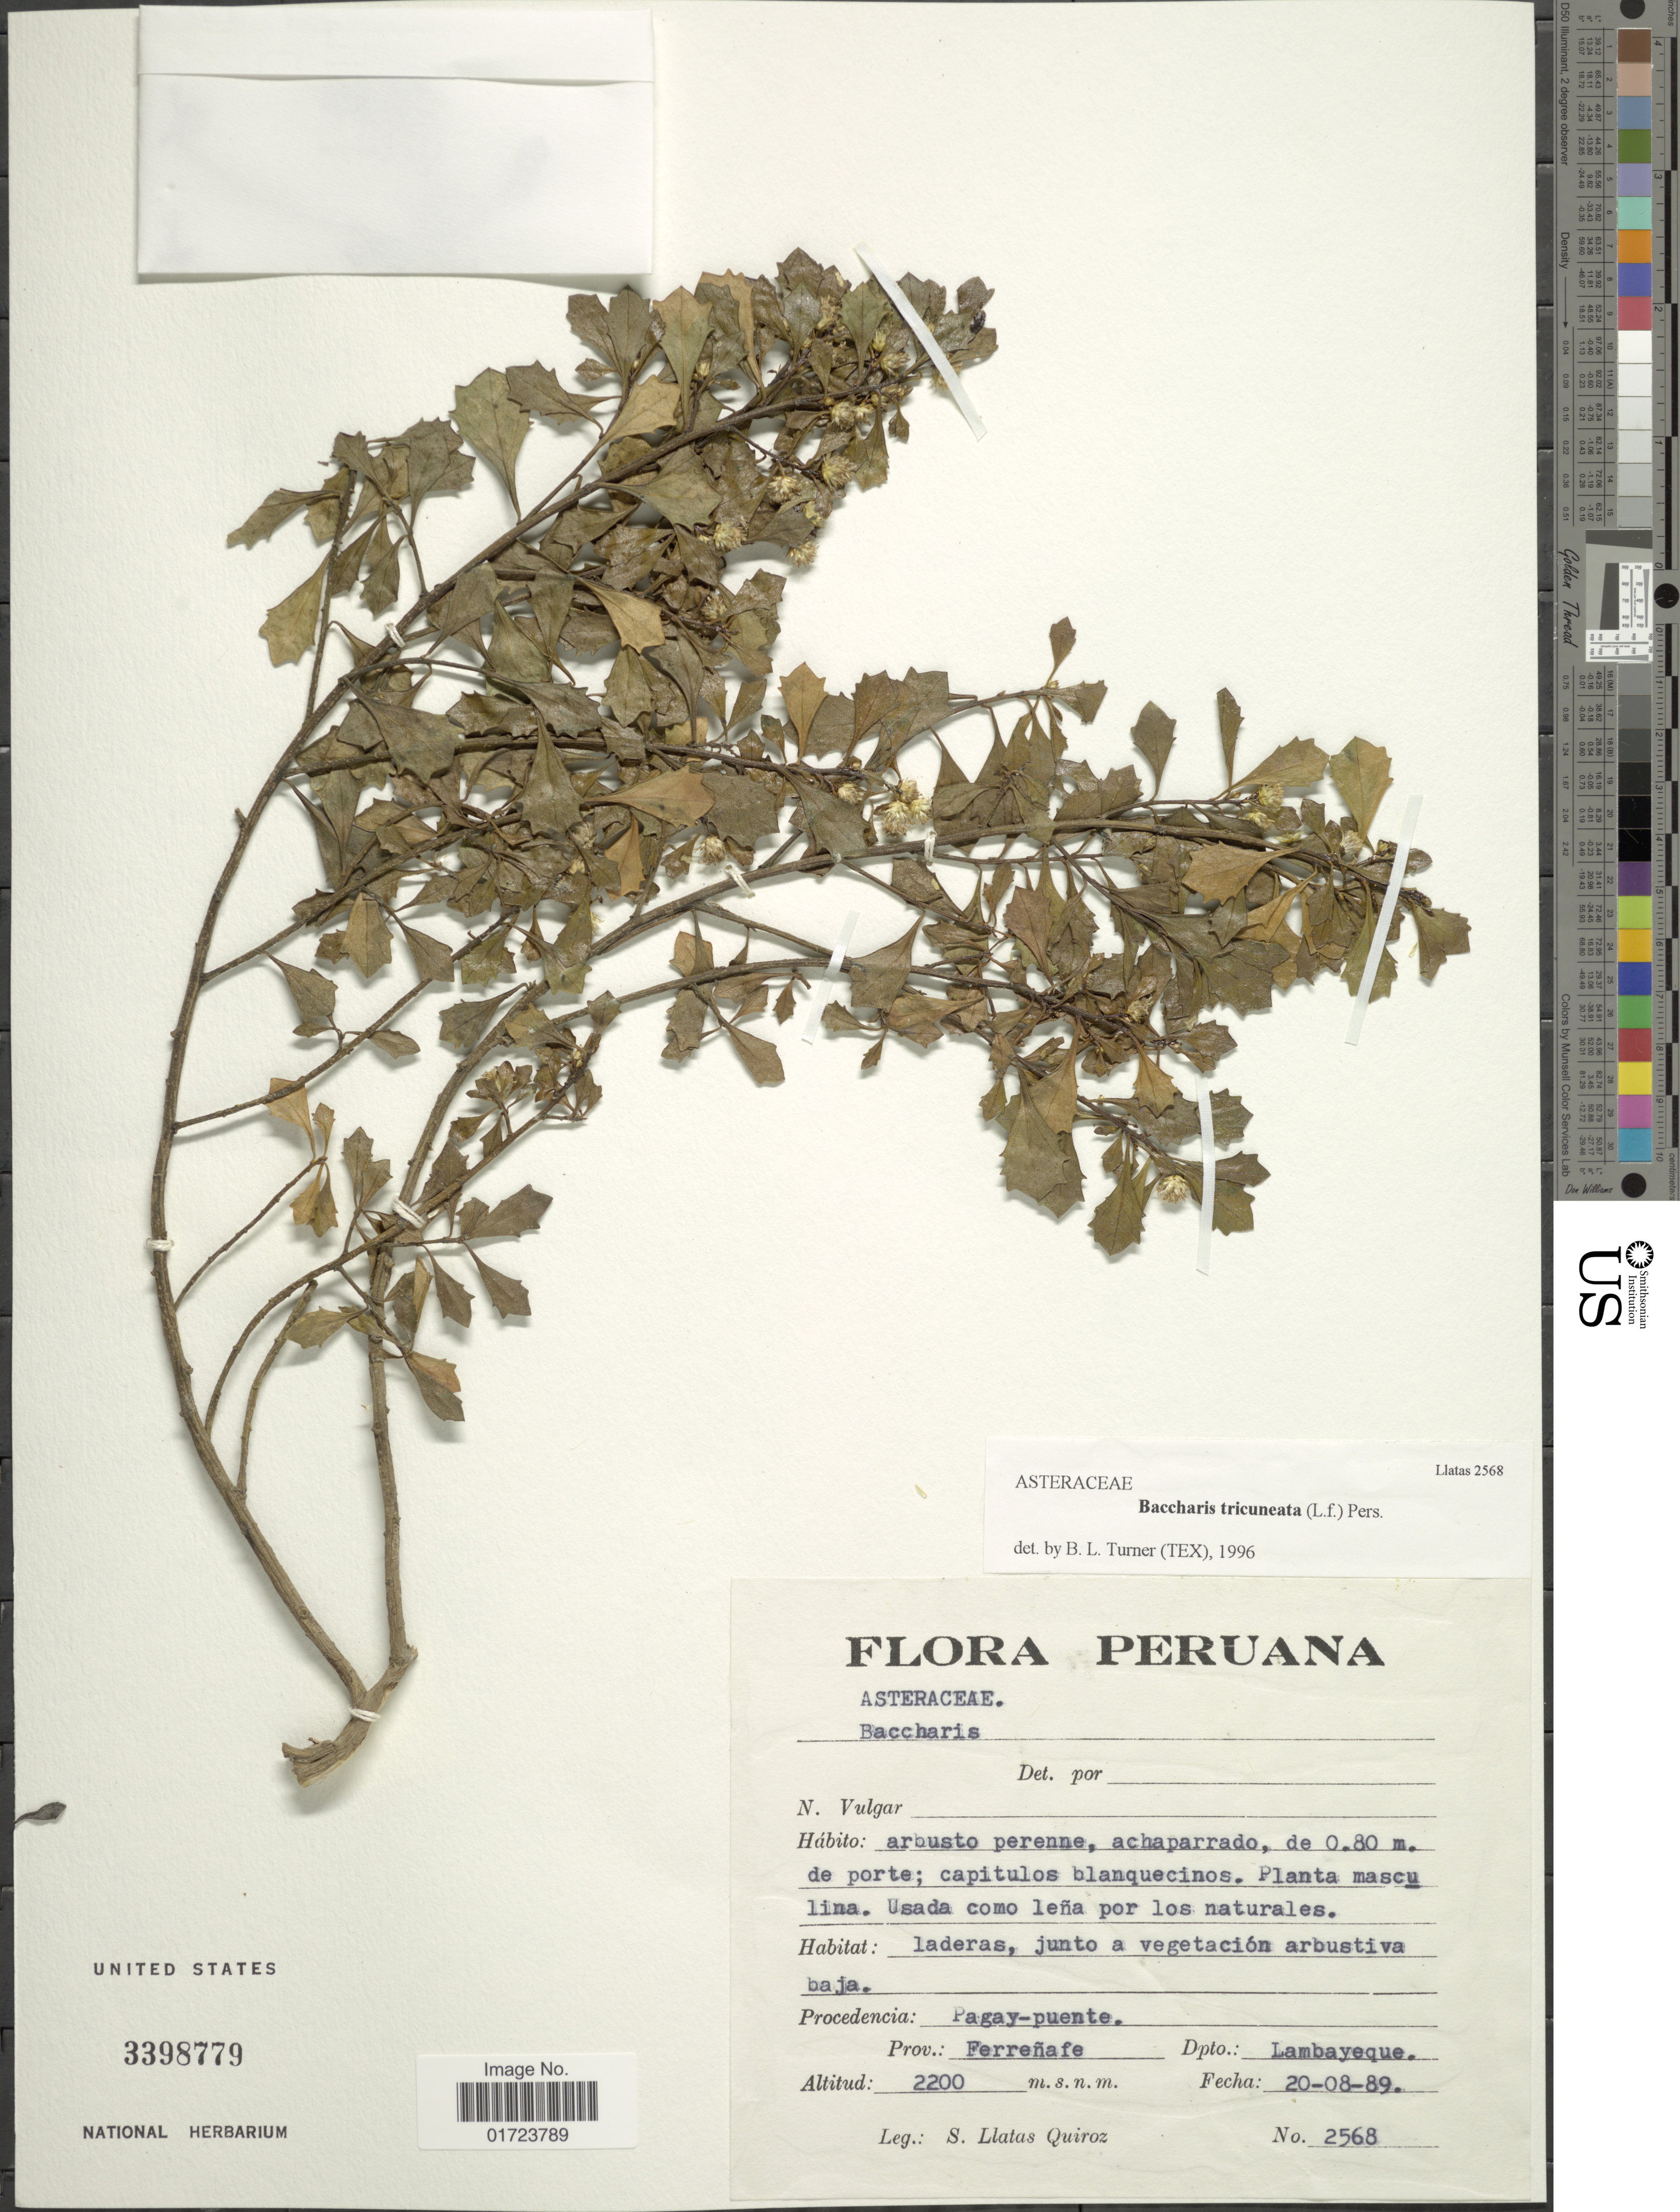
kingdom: Plantae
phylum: Tracheophyta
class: Magnoliopsida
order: Asterales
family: Asteraceae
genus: Baccharis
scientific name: Baccharis tricuneata var. robusta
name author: Cuatrec.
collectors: S. Llatas Quiroz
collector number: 2568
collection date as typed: Transcribed d/m/y: 20/8/89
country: Peru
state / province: Lambayeque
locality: Pagay-puente, Prov. Ferrenafe, Dpto.: Lambayeque.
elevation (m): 2200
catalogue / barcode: US 3398779